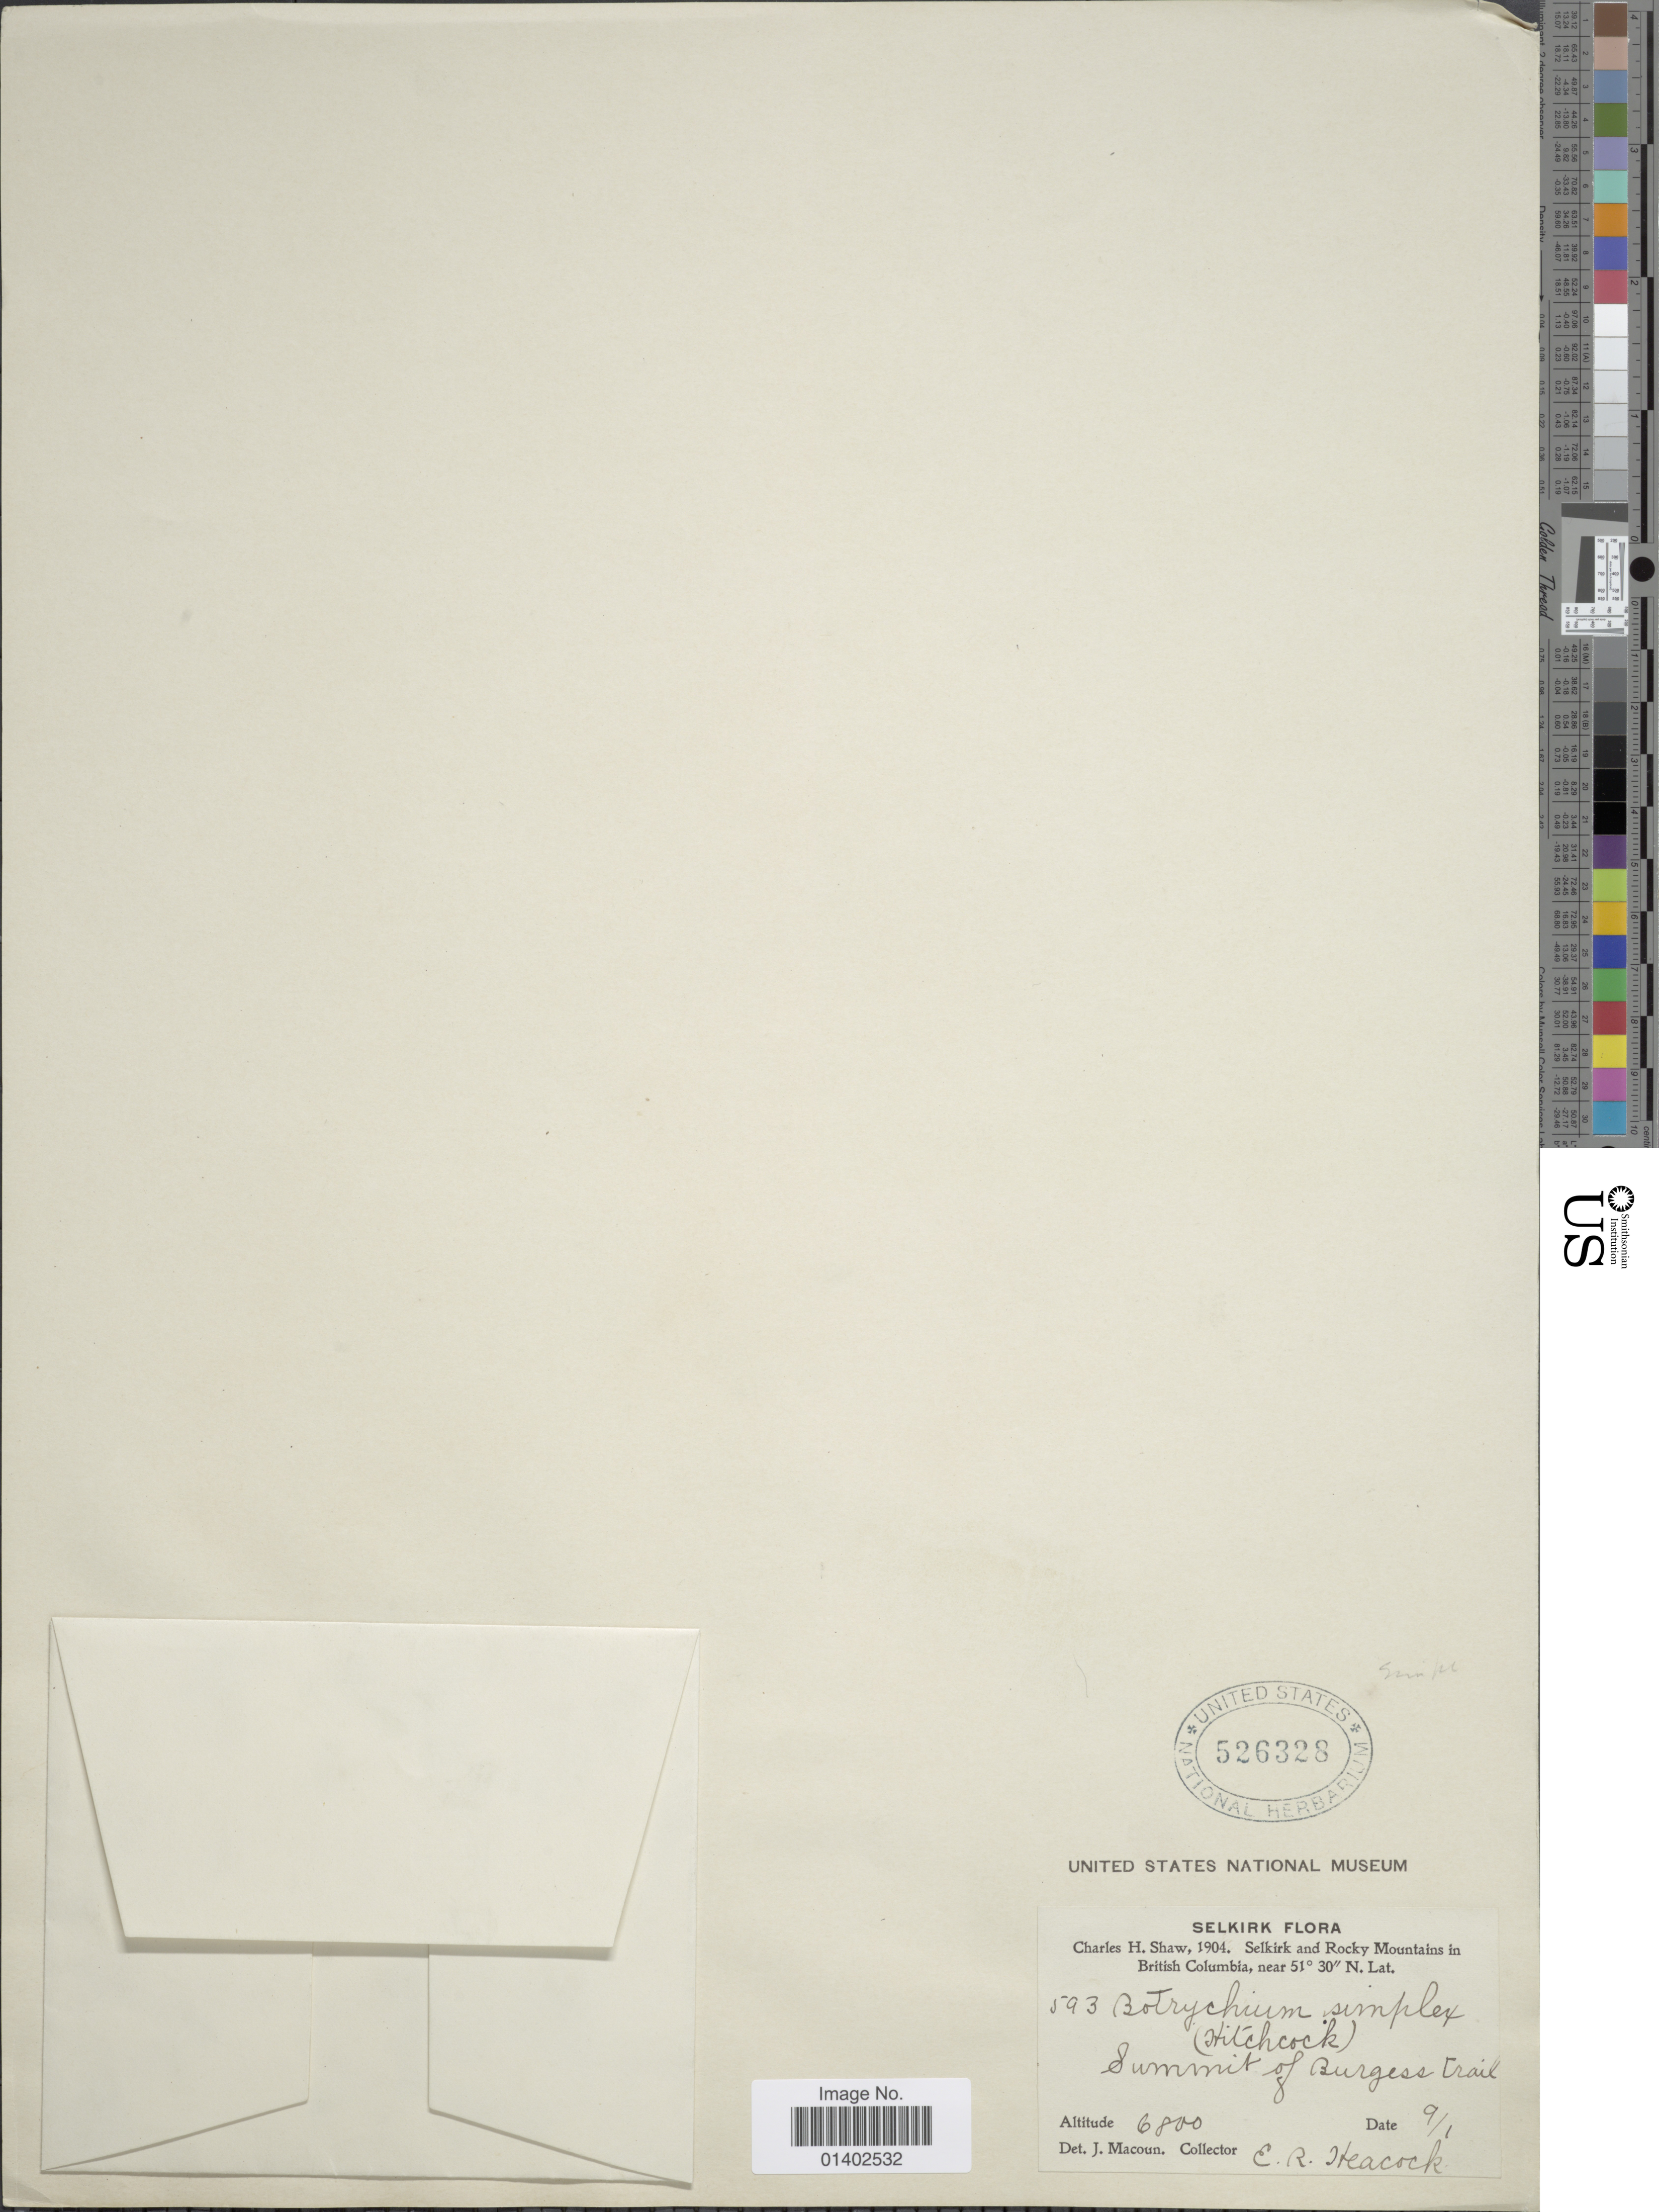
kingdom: Plantae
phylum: Tracheophyta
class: Polypodiopsida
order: Ophioglossales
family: Ophioglossaceae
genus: Botrychium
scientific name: Botrychium simplex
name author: E. Hitchc.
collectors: E. Heacock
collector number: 593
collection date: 1904-01-09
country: Canada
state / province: British Columbia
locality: Selkirk and Rocky Mountains, Summit of Burgess Trail.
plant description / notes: No precise locality correction needed.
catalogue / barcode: US 526328